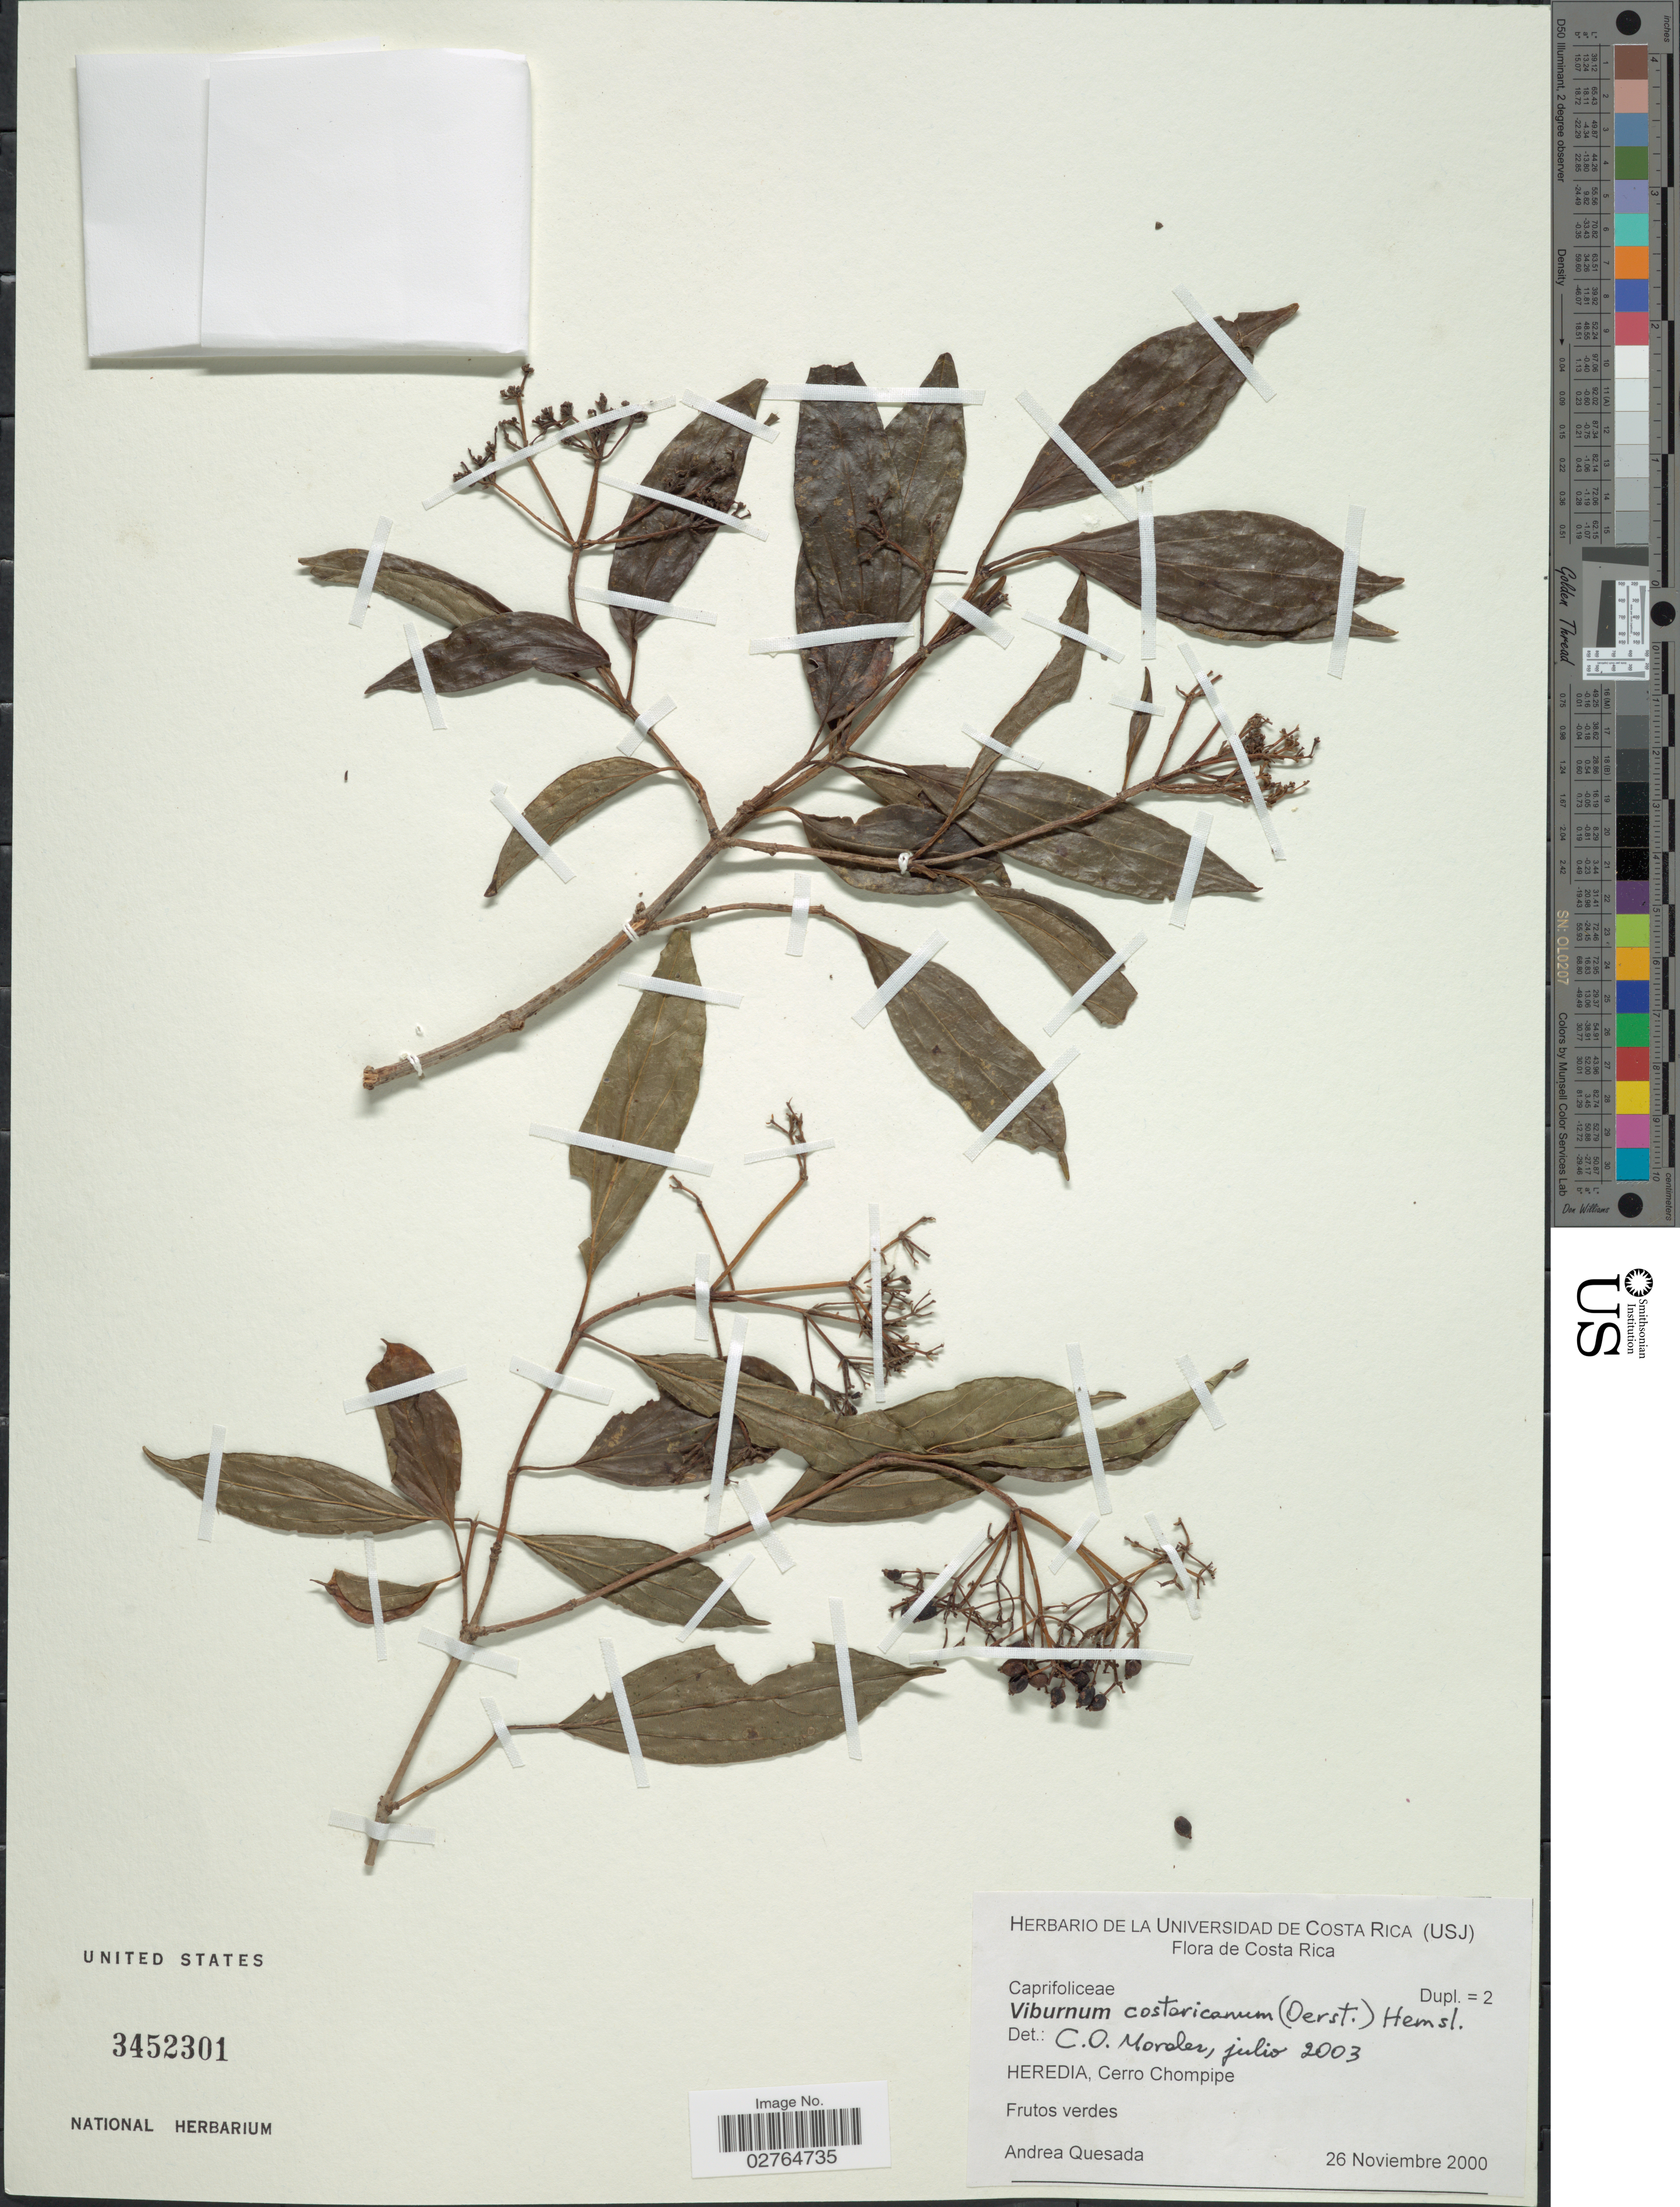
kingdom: Plantae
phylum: Tracheophyta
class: Magnoliopsida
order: Dipsacales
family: Viburnaceae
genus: Viburnum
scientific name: Viburnum costaricanum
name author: (Oerst.) Hemsl.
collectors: A. Quesada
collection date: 2000-11-26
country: Costa Rica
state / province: Heredia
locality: Cerro Chompipe.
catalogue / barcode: US 3452301